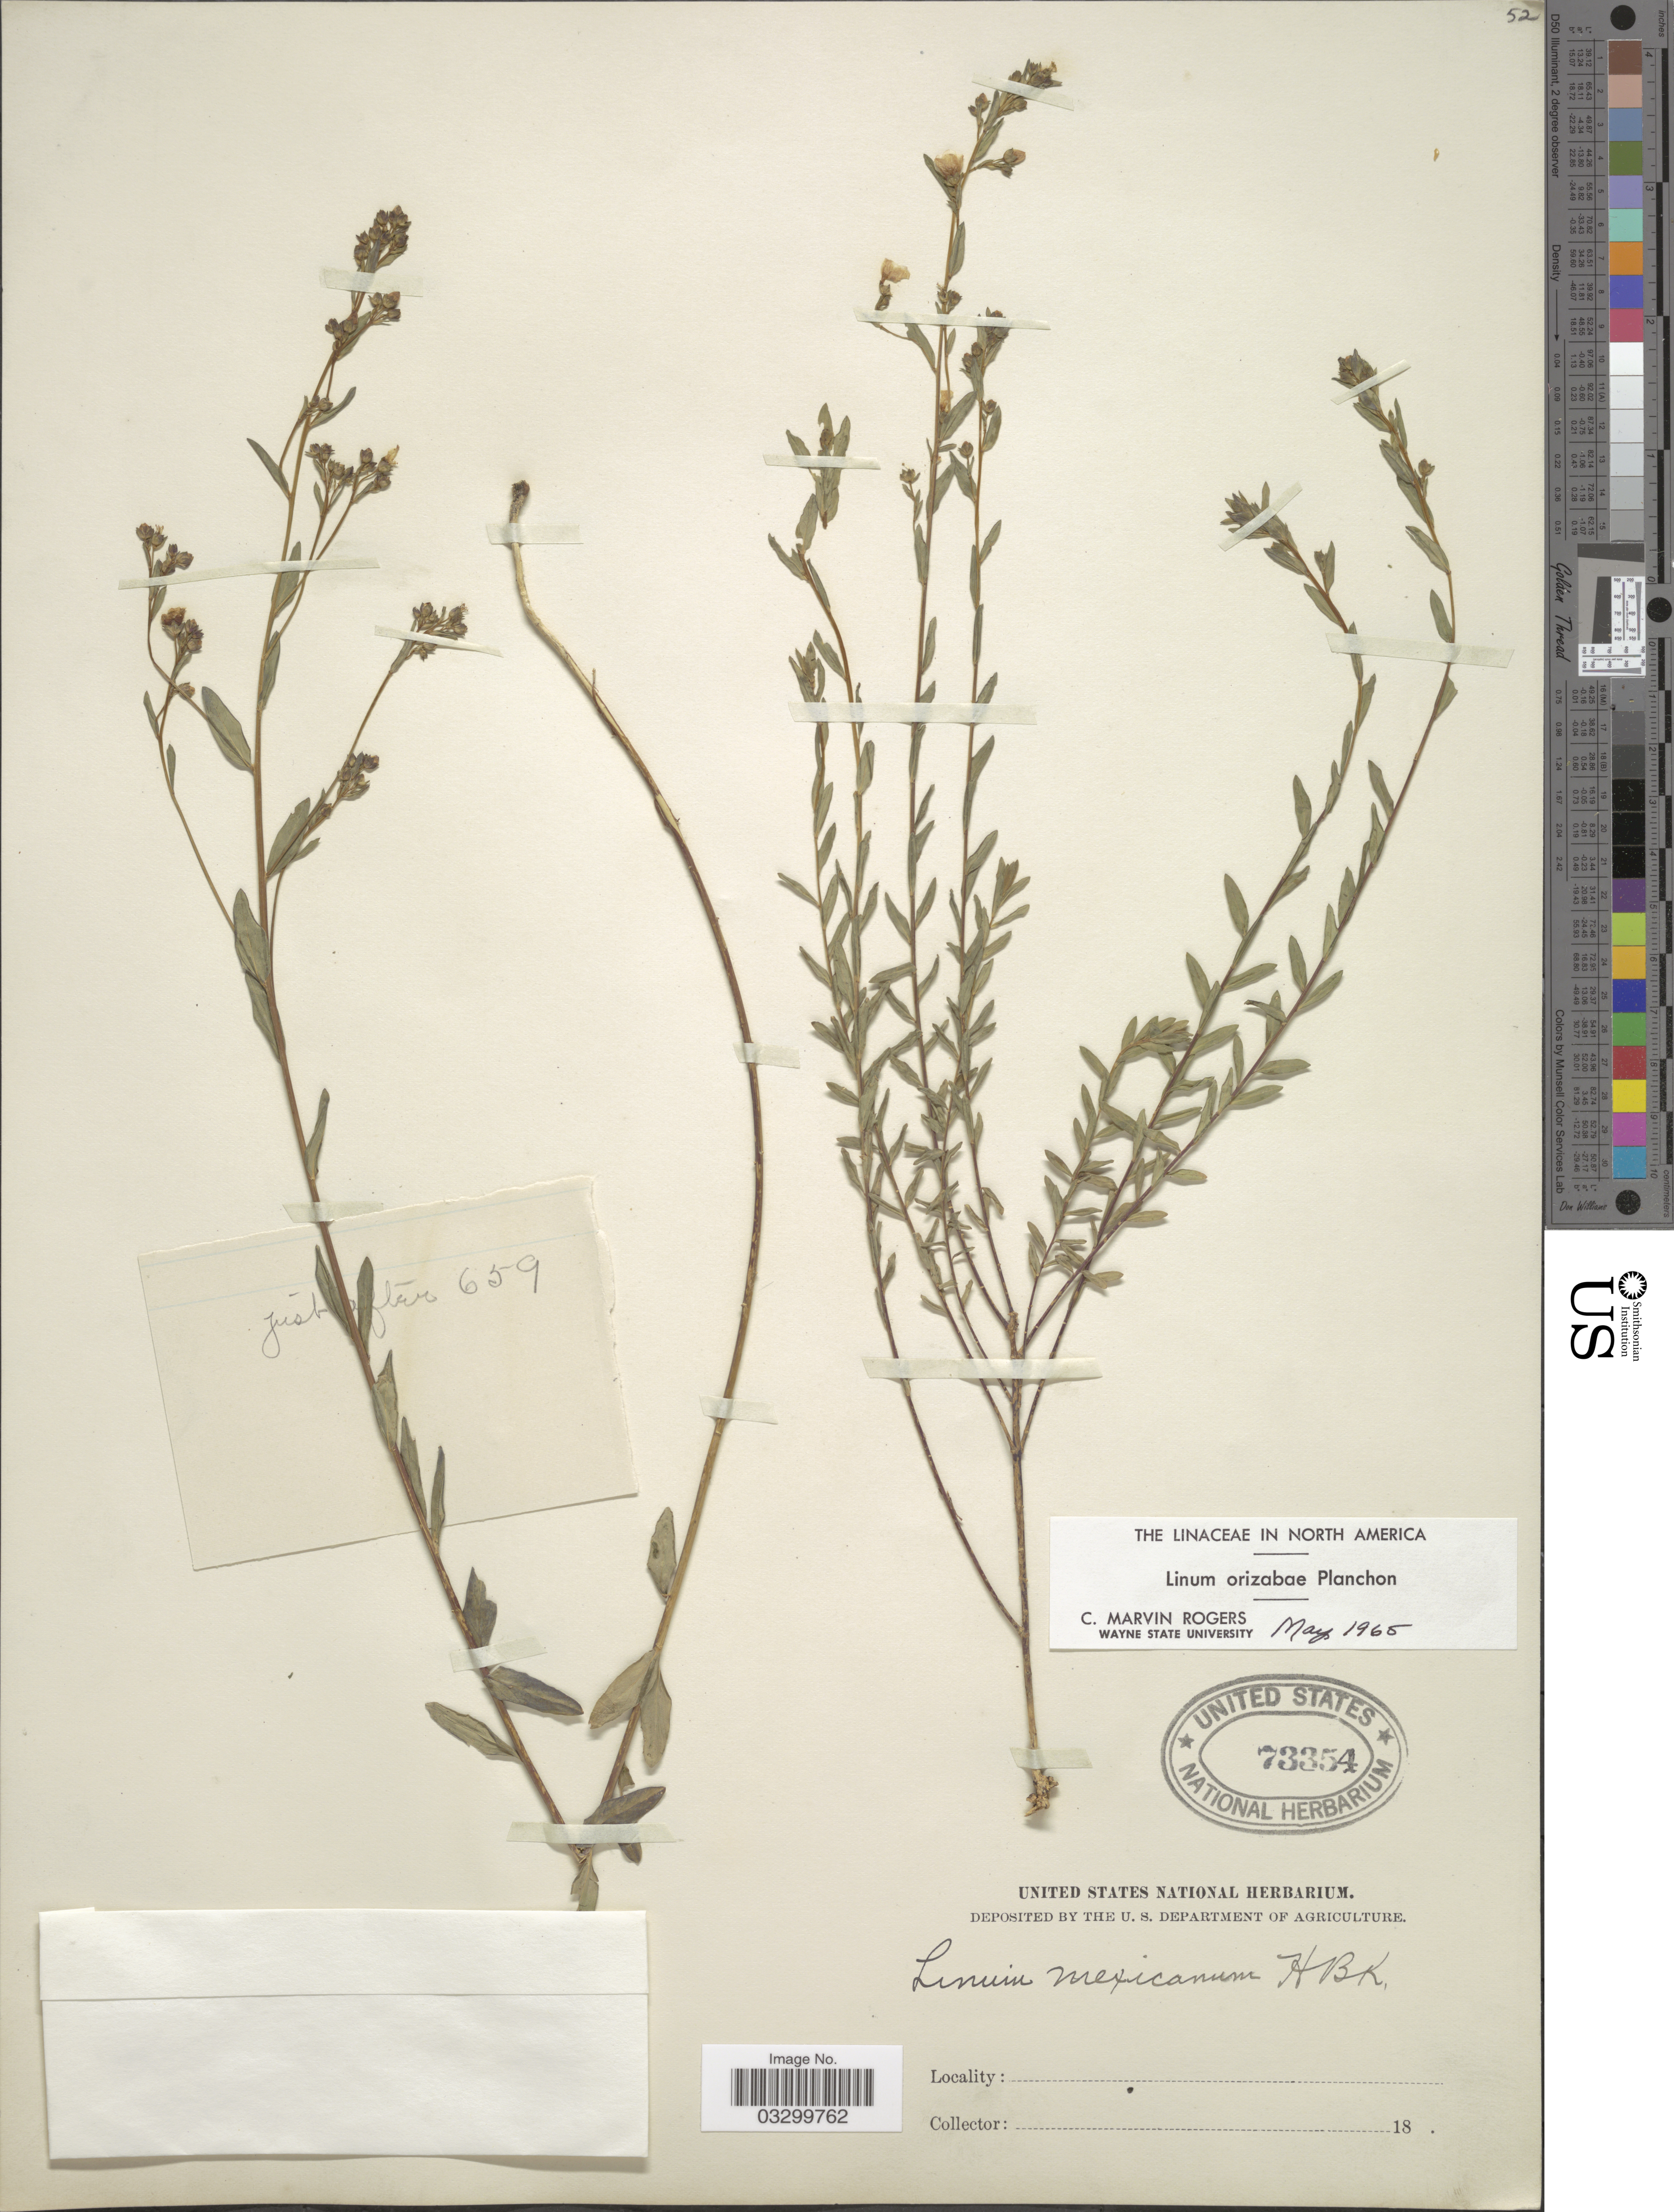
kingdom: Plantae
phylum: Tracheophyta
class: Magnoliopsida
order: Malpighiales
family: Linaceae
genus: Linum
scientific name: Linum orizabae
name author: Planch.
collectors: ex herb. United States National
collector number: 659?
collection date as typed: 18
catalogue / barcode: US 73354